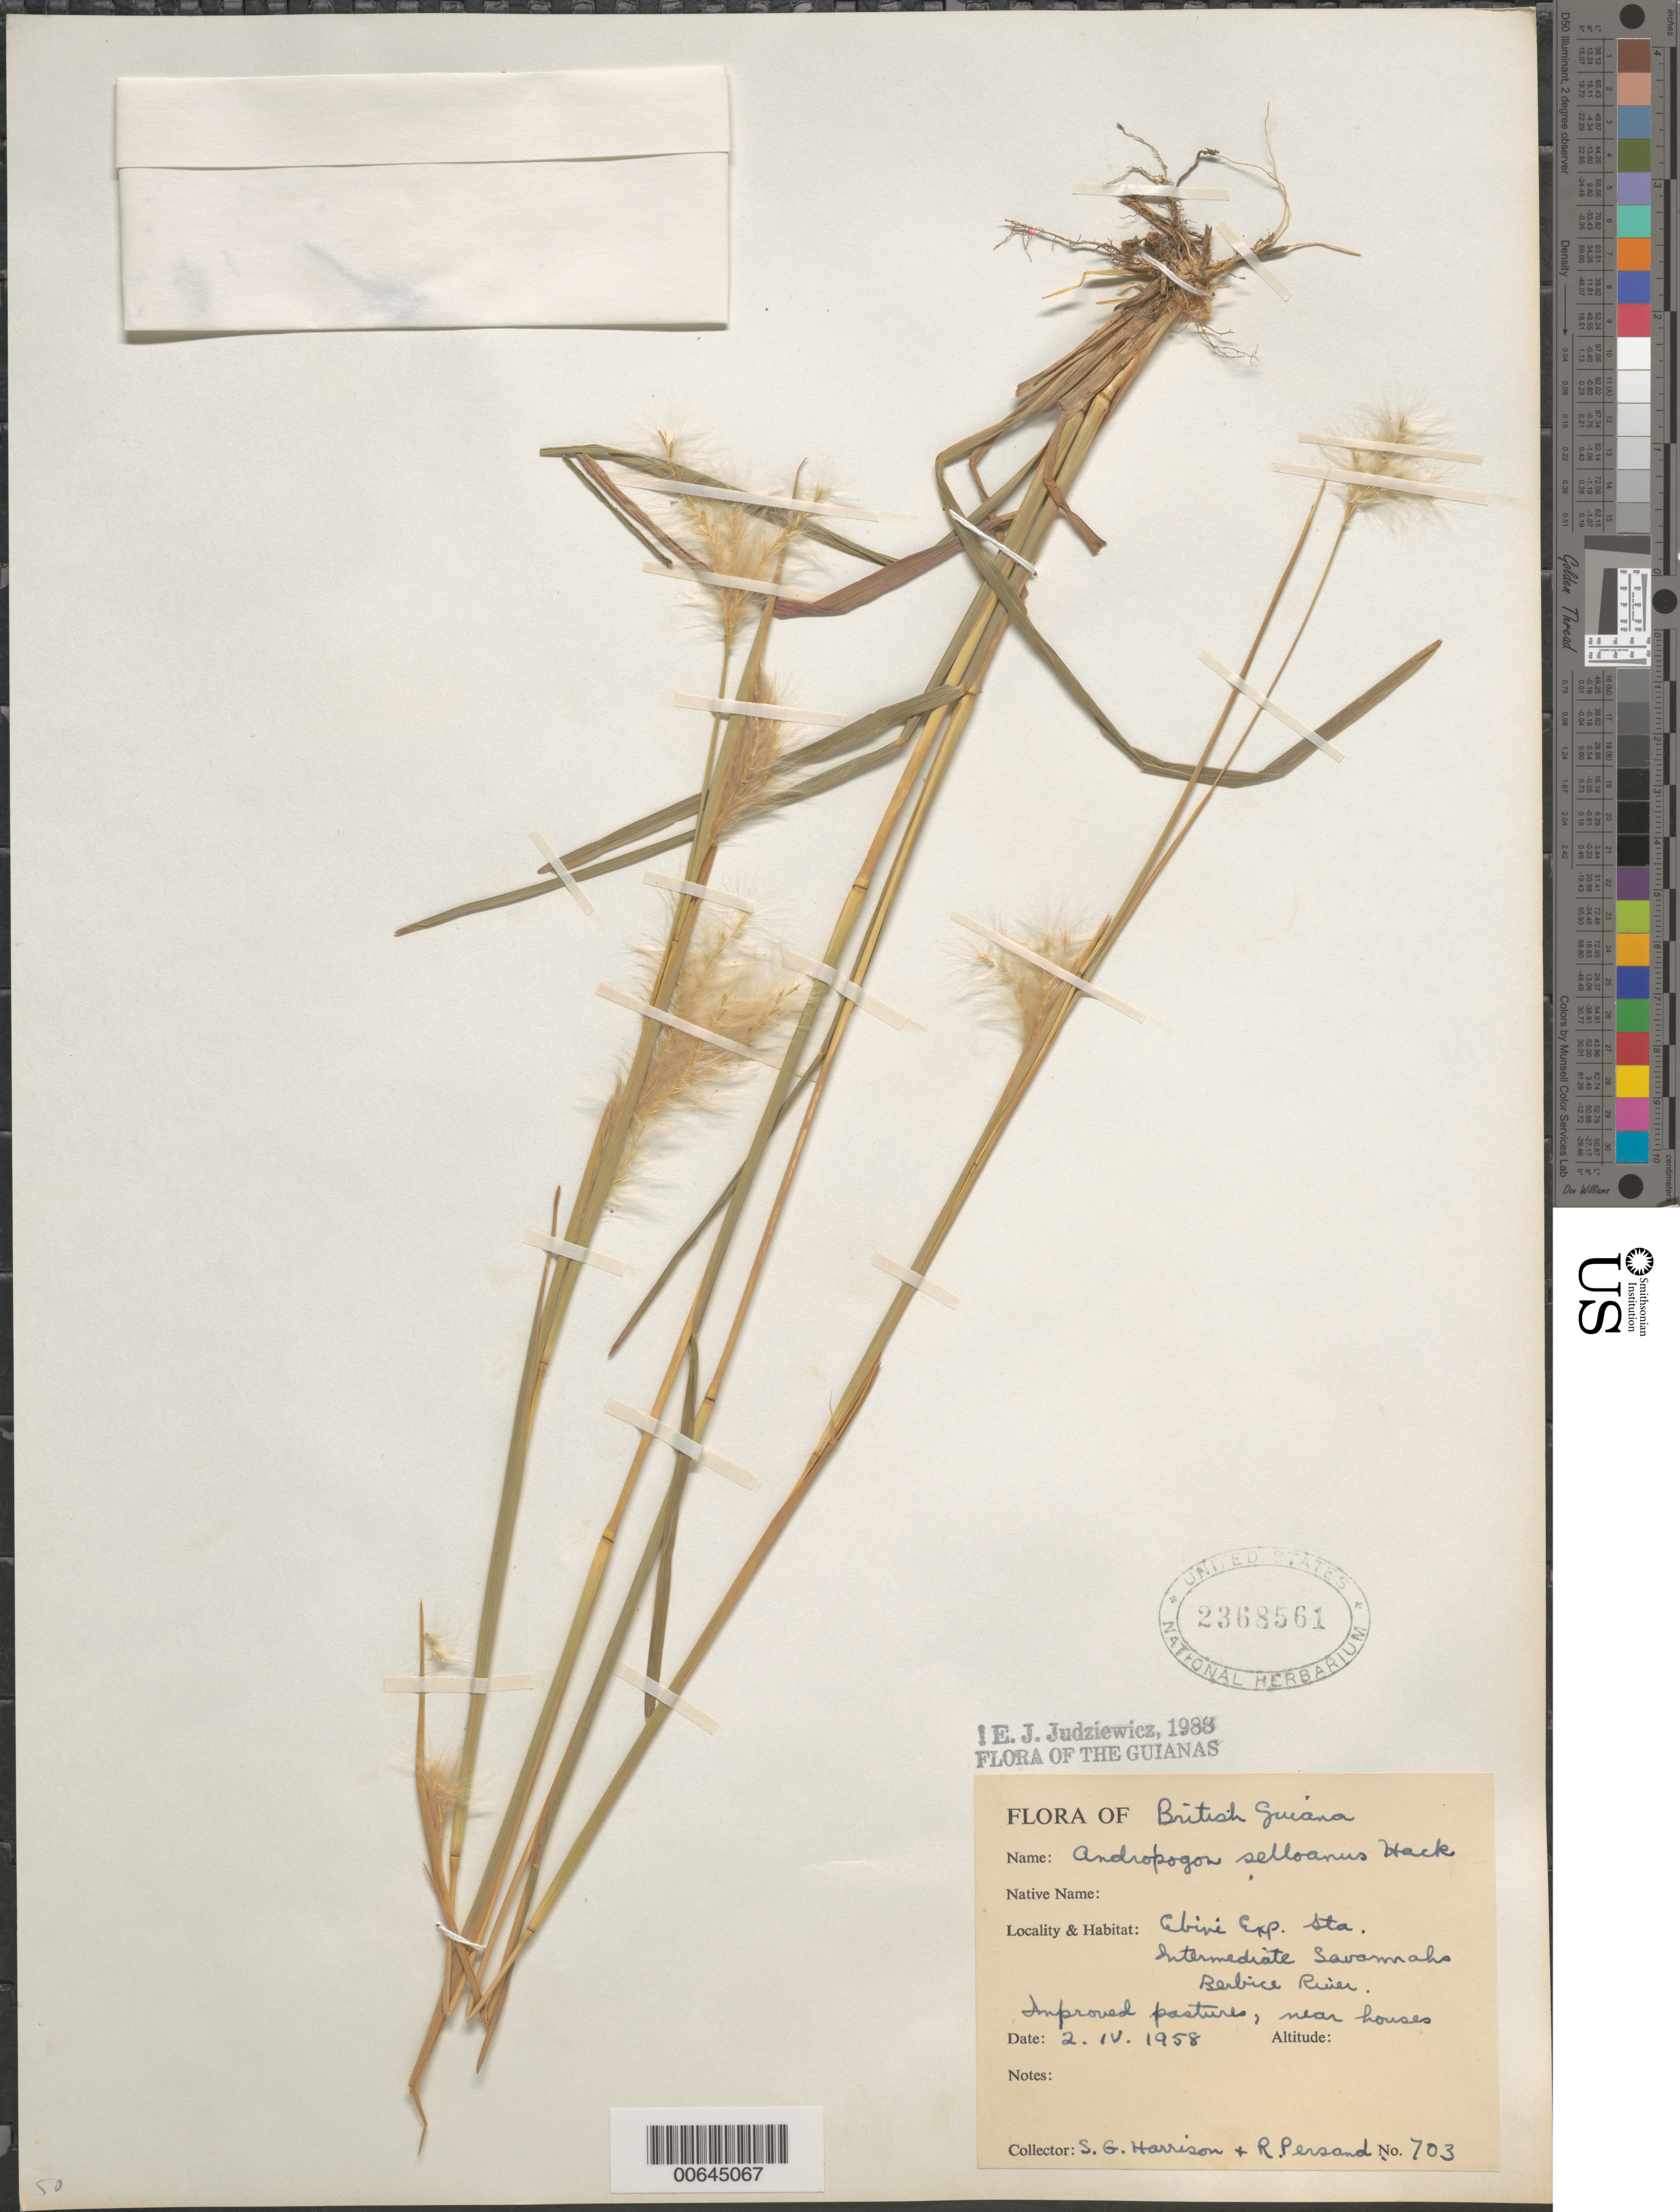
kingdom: Plantae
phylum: Tracheophyta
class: Liliopsida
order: Poales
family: Poaceae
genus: Andropogon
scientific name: Andropogon selloanus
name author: (Hack.) Hack.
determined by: Judziewicz, E. J.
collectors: S. G. Harrison & R. Persand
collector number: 703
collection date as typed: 2-Apr-58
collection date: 1958-04-02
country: Guyana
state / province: U. Demerara-Berbice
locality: Ebini Experimental Station, Berbice River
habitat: Intermediate savanna, improved pasture near houses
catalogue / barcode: US 2368561